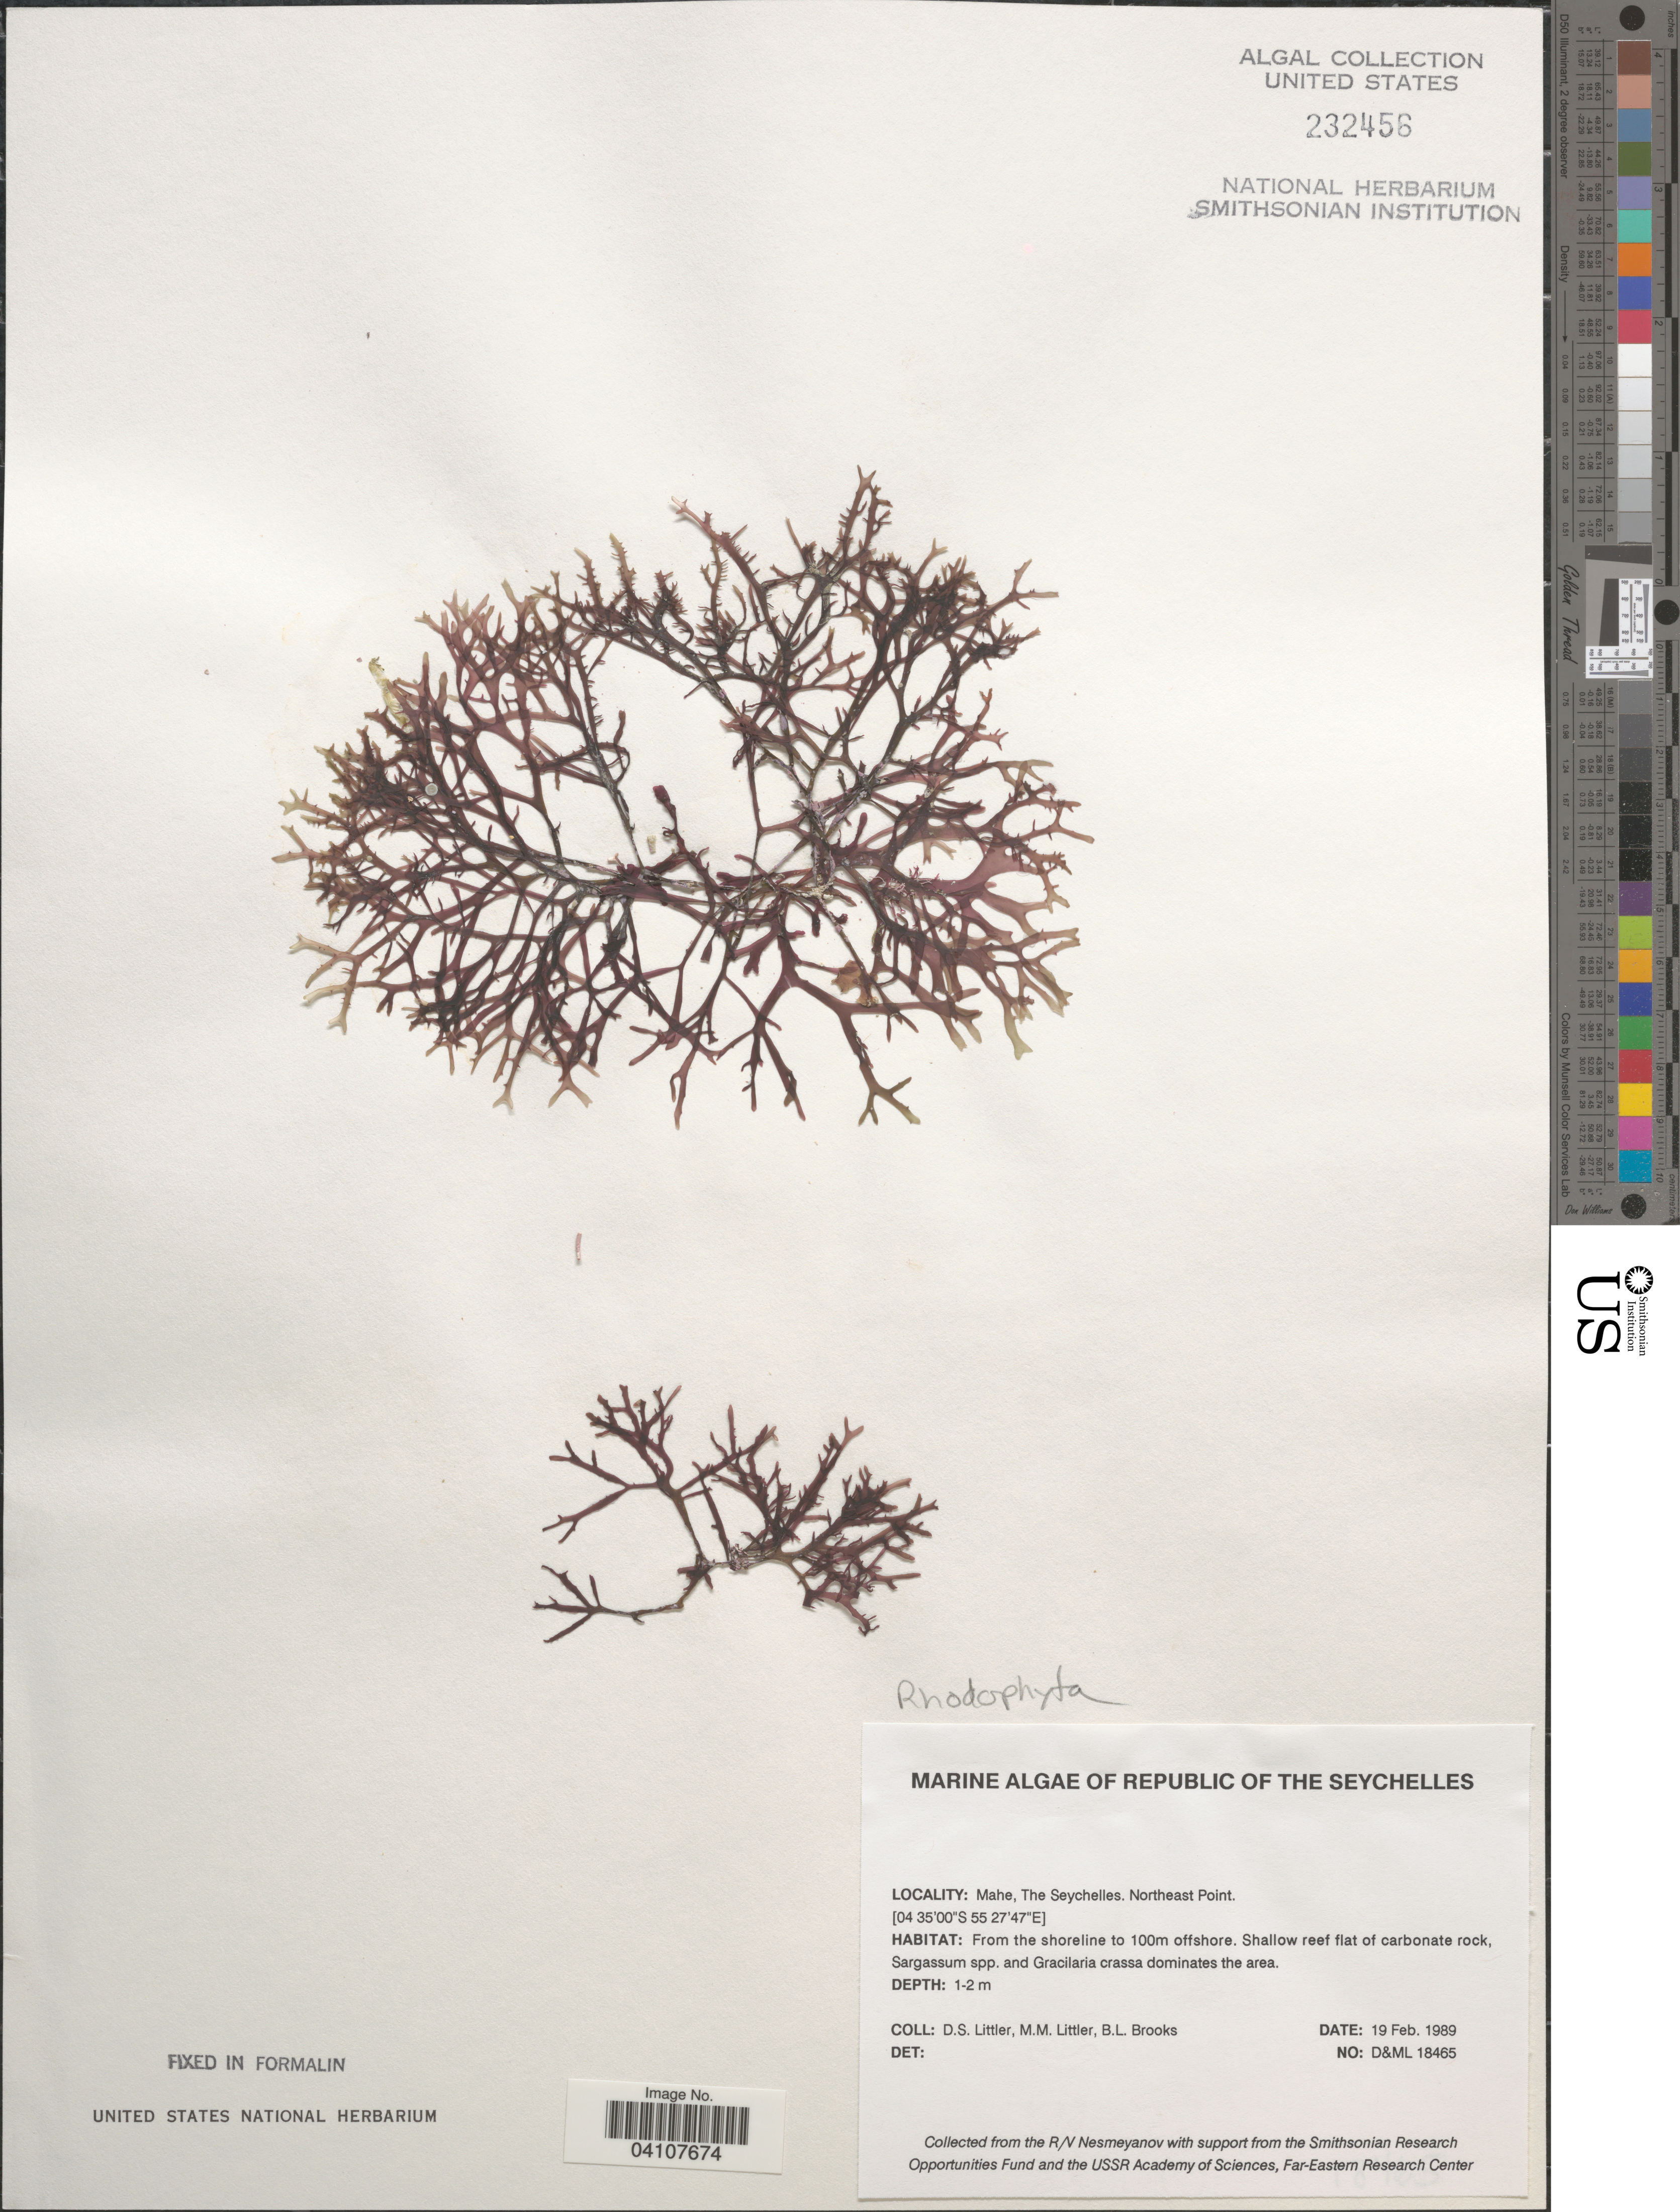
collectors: D. S. Littler & B. Brooks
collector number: D&ML18465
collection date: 1989-02-19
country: Seychelles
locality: Republic of the Seychelles. Mahe. Northeast Point. From the shoreline to 100m offshore.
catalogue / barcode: US 232456